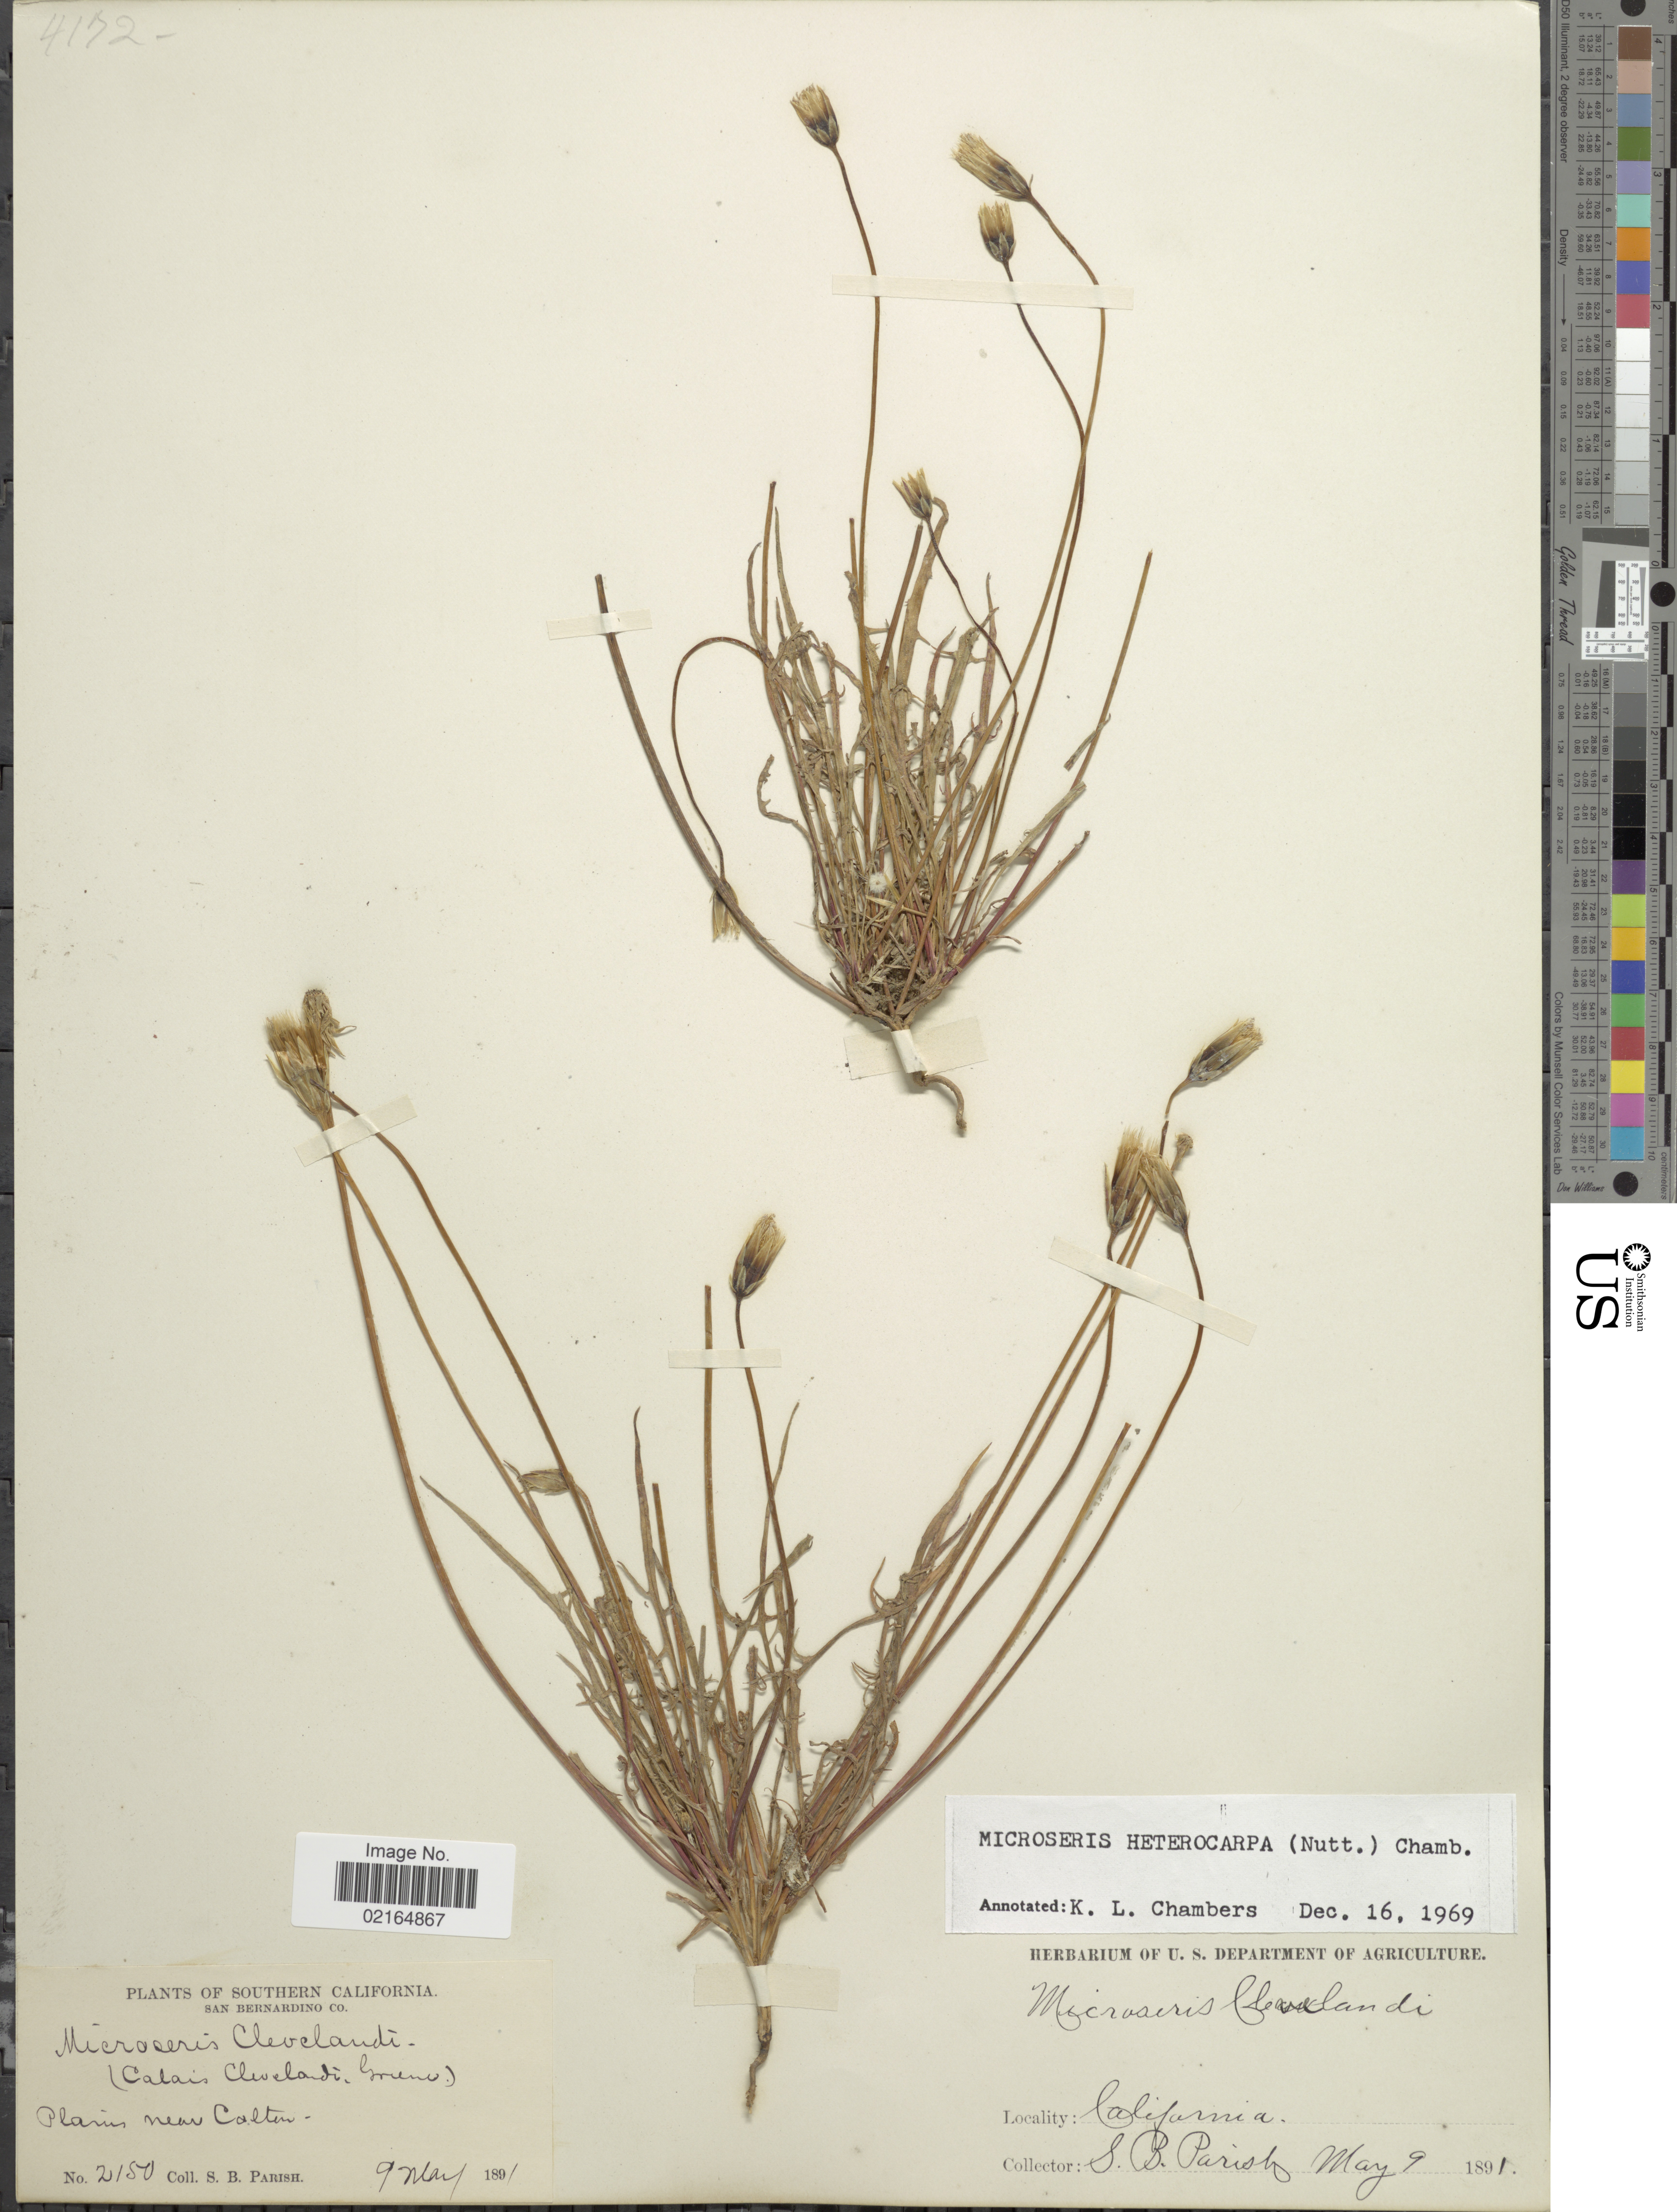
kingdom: Plantae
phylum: Tracheophyta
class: Magnoliopsida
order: Asterales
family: Asteraceae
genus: Microseris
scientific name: Microseris heterocarpa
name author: (Nutt.) K.L. Chambers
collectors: S. B. Parish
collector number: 2150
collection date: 1891-05-09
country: United States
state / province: California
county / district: San Bernardino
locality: Southern California, Plains near Colton.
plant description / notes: Corrected "plains near Colten" to "Plains near Colton." Removed "San Bernardino Co." from Precise Locality field and added to County field.